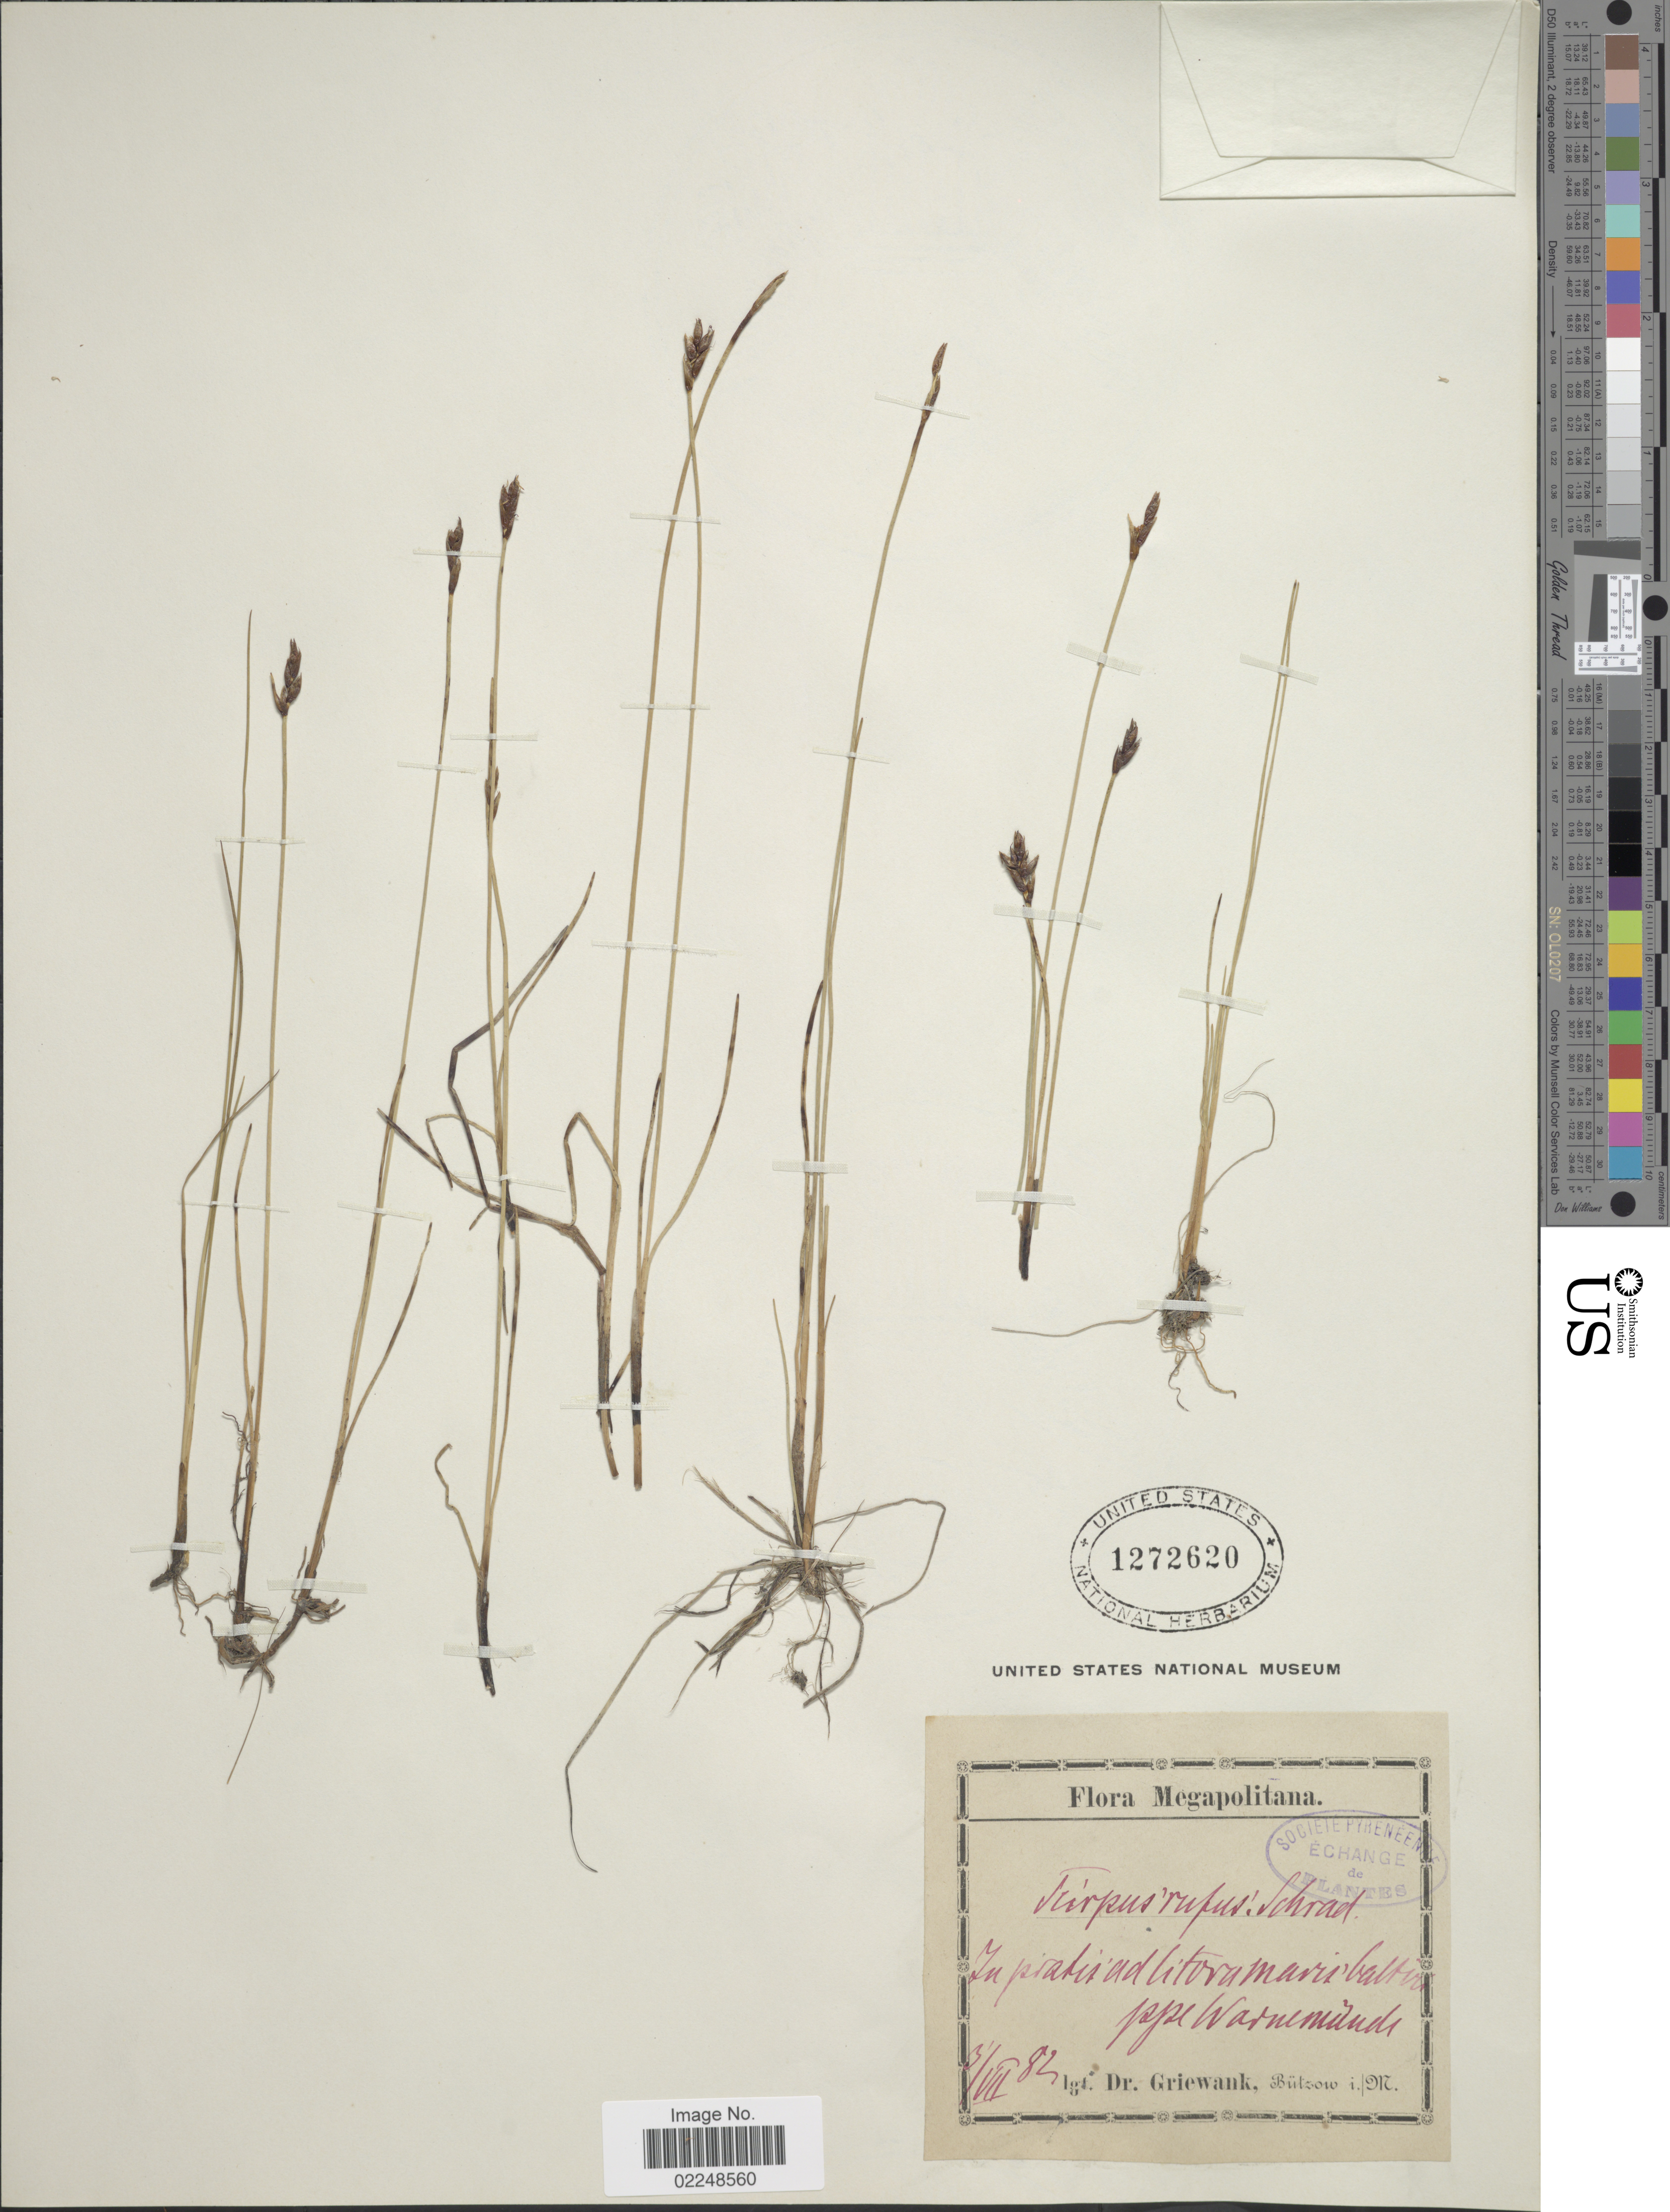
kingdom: Plantae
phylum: Tracheophyta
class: Liliopsida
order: Poales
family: Cyperaceae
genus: Blysmopsis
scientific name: Blysmopsis rufa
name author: (Huds.) Oteng-Yeb.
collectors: Griewank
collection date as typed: Transcribed d/m/y: 3/7/82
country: Germany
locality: Megapolitana, in practiadlitora mavi battu [interpreted] prope Warnemünde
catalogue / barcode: US 1272620